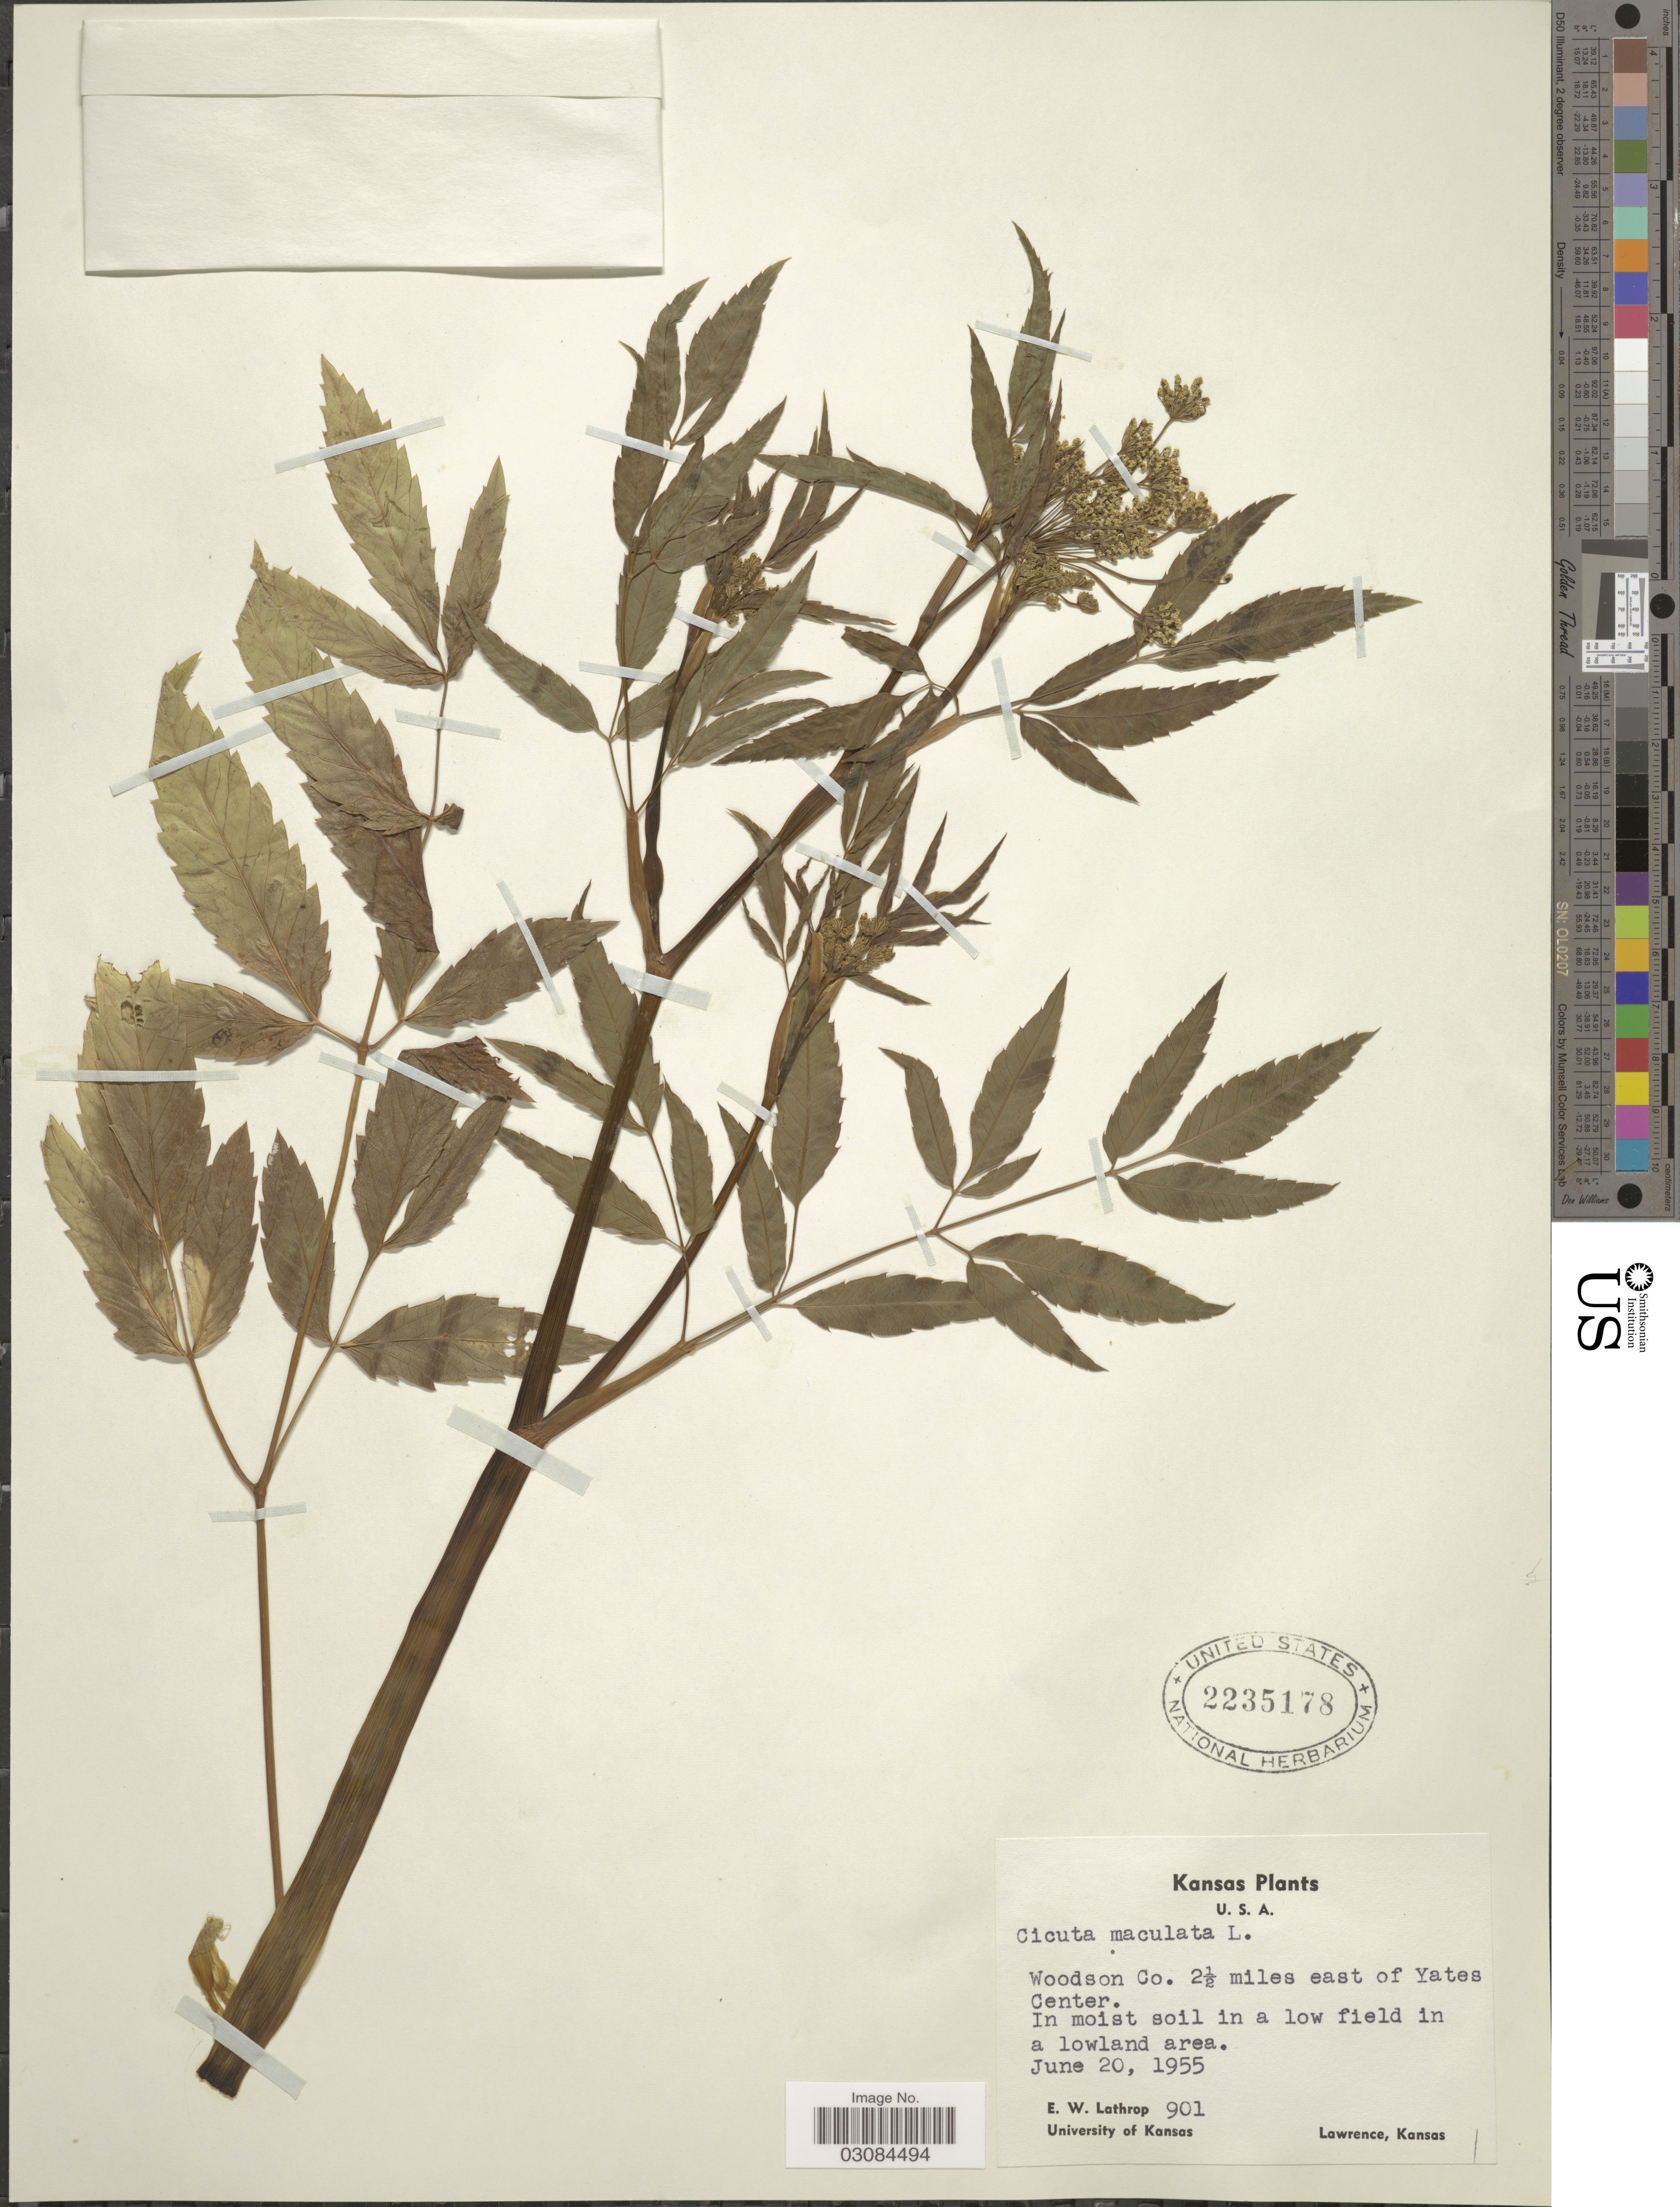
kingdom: Plantae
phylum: Tracheophyta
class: Magnoliopsida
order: Apiales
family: Apiaceae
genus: Cicuta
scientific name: Cicuta maculata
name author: L.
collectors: E. W. Lathrop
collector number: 901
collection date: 1955-06-20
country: United States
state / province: Kansas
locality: Woodson Co. 2½ miles east of Yates Center.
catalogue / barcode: US 2235178